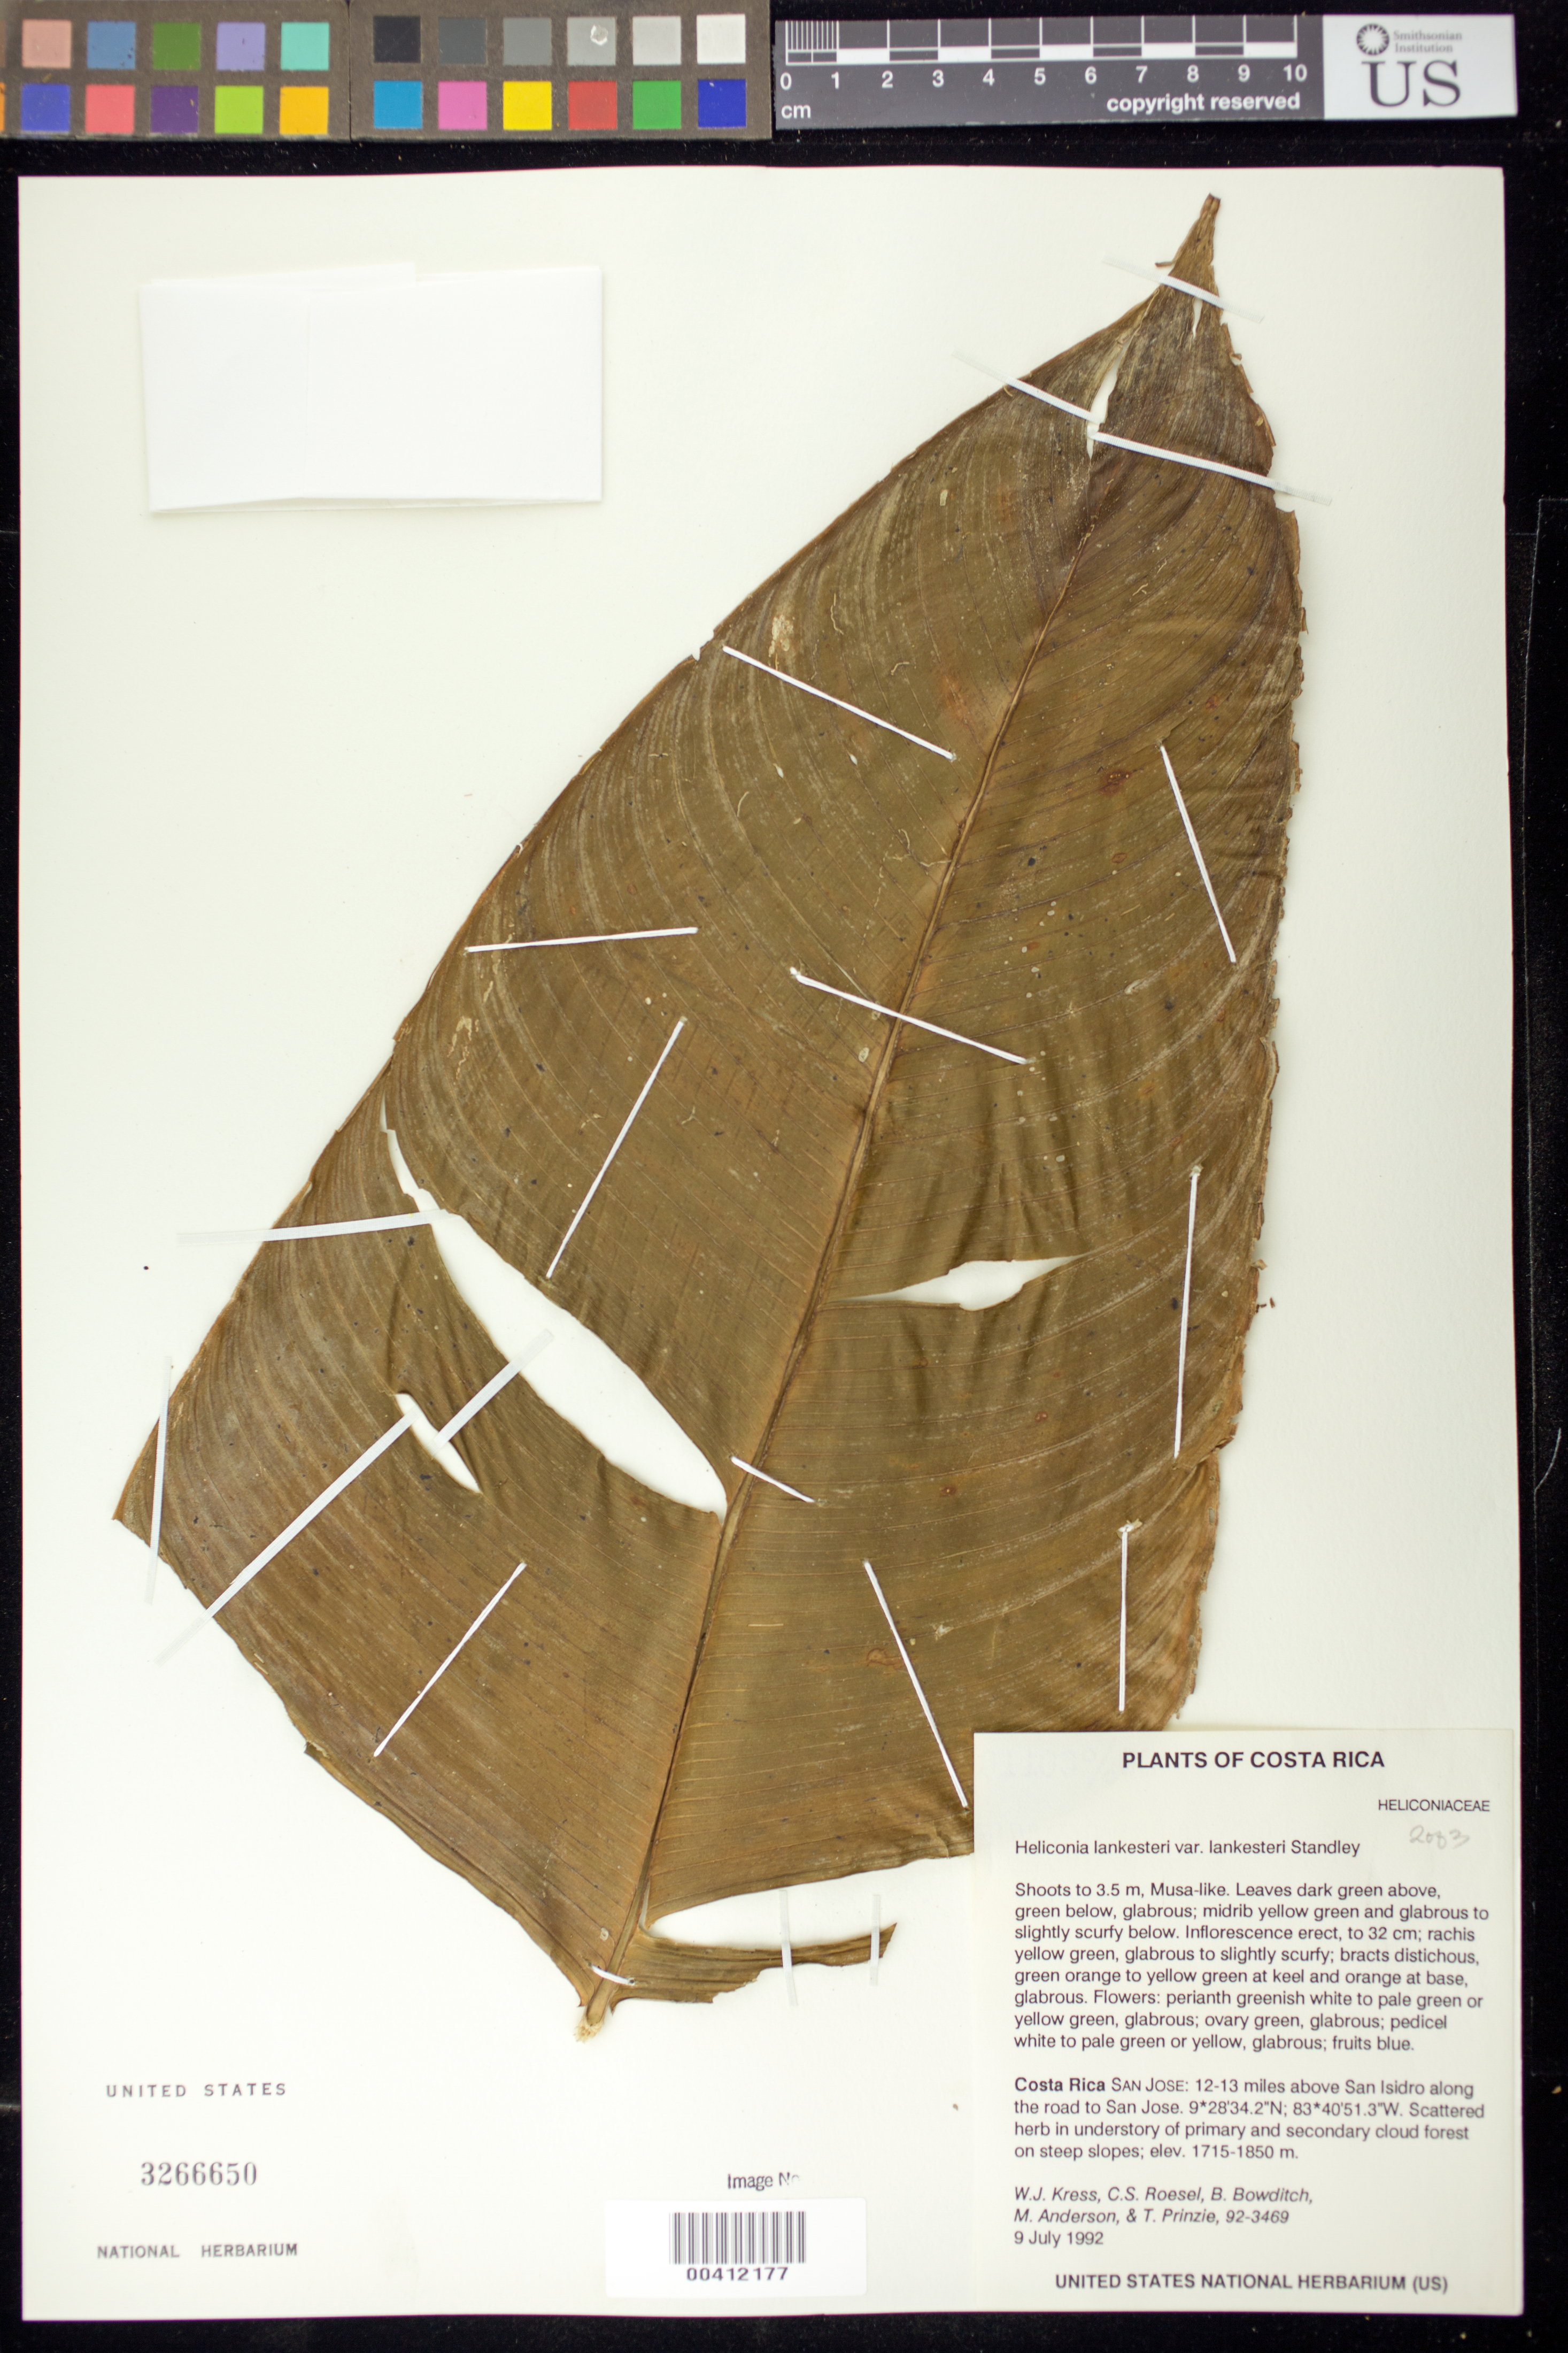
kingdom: Plantae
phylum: Tracheophyta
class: Liliopsida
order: Zingiberales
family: Heliconiaceae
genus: Heliconia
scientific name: Heliconia lankesteri var. lankesteri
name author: Standl.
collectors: W. J. Kress, C. S. Roesel, B. Bowditch, M. Anderson & T. Prinzie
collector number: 92-3469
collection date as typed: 09 Jul 1992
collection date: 1992-07-09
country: Costa Rica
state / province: San José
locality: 12-13 mi above san isidro along the rd to san jose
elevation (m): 1715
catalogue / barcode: US 3266650